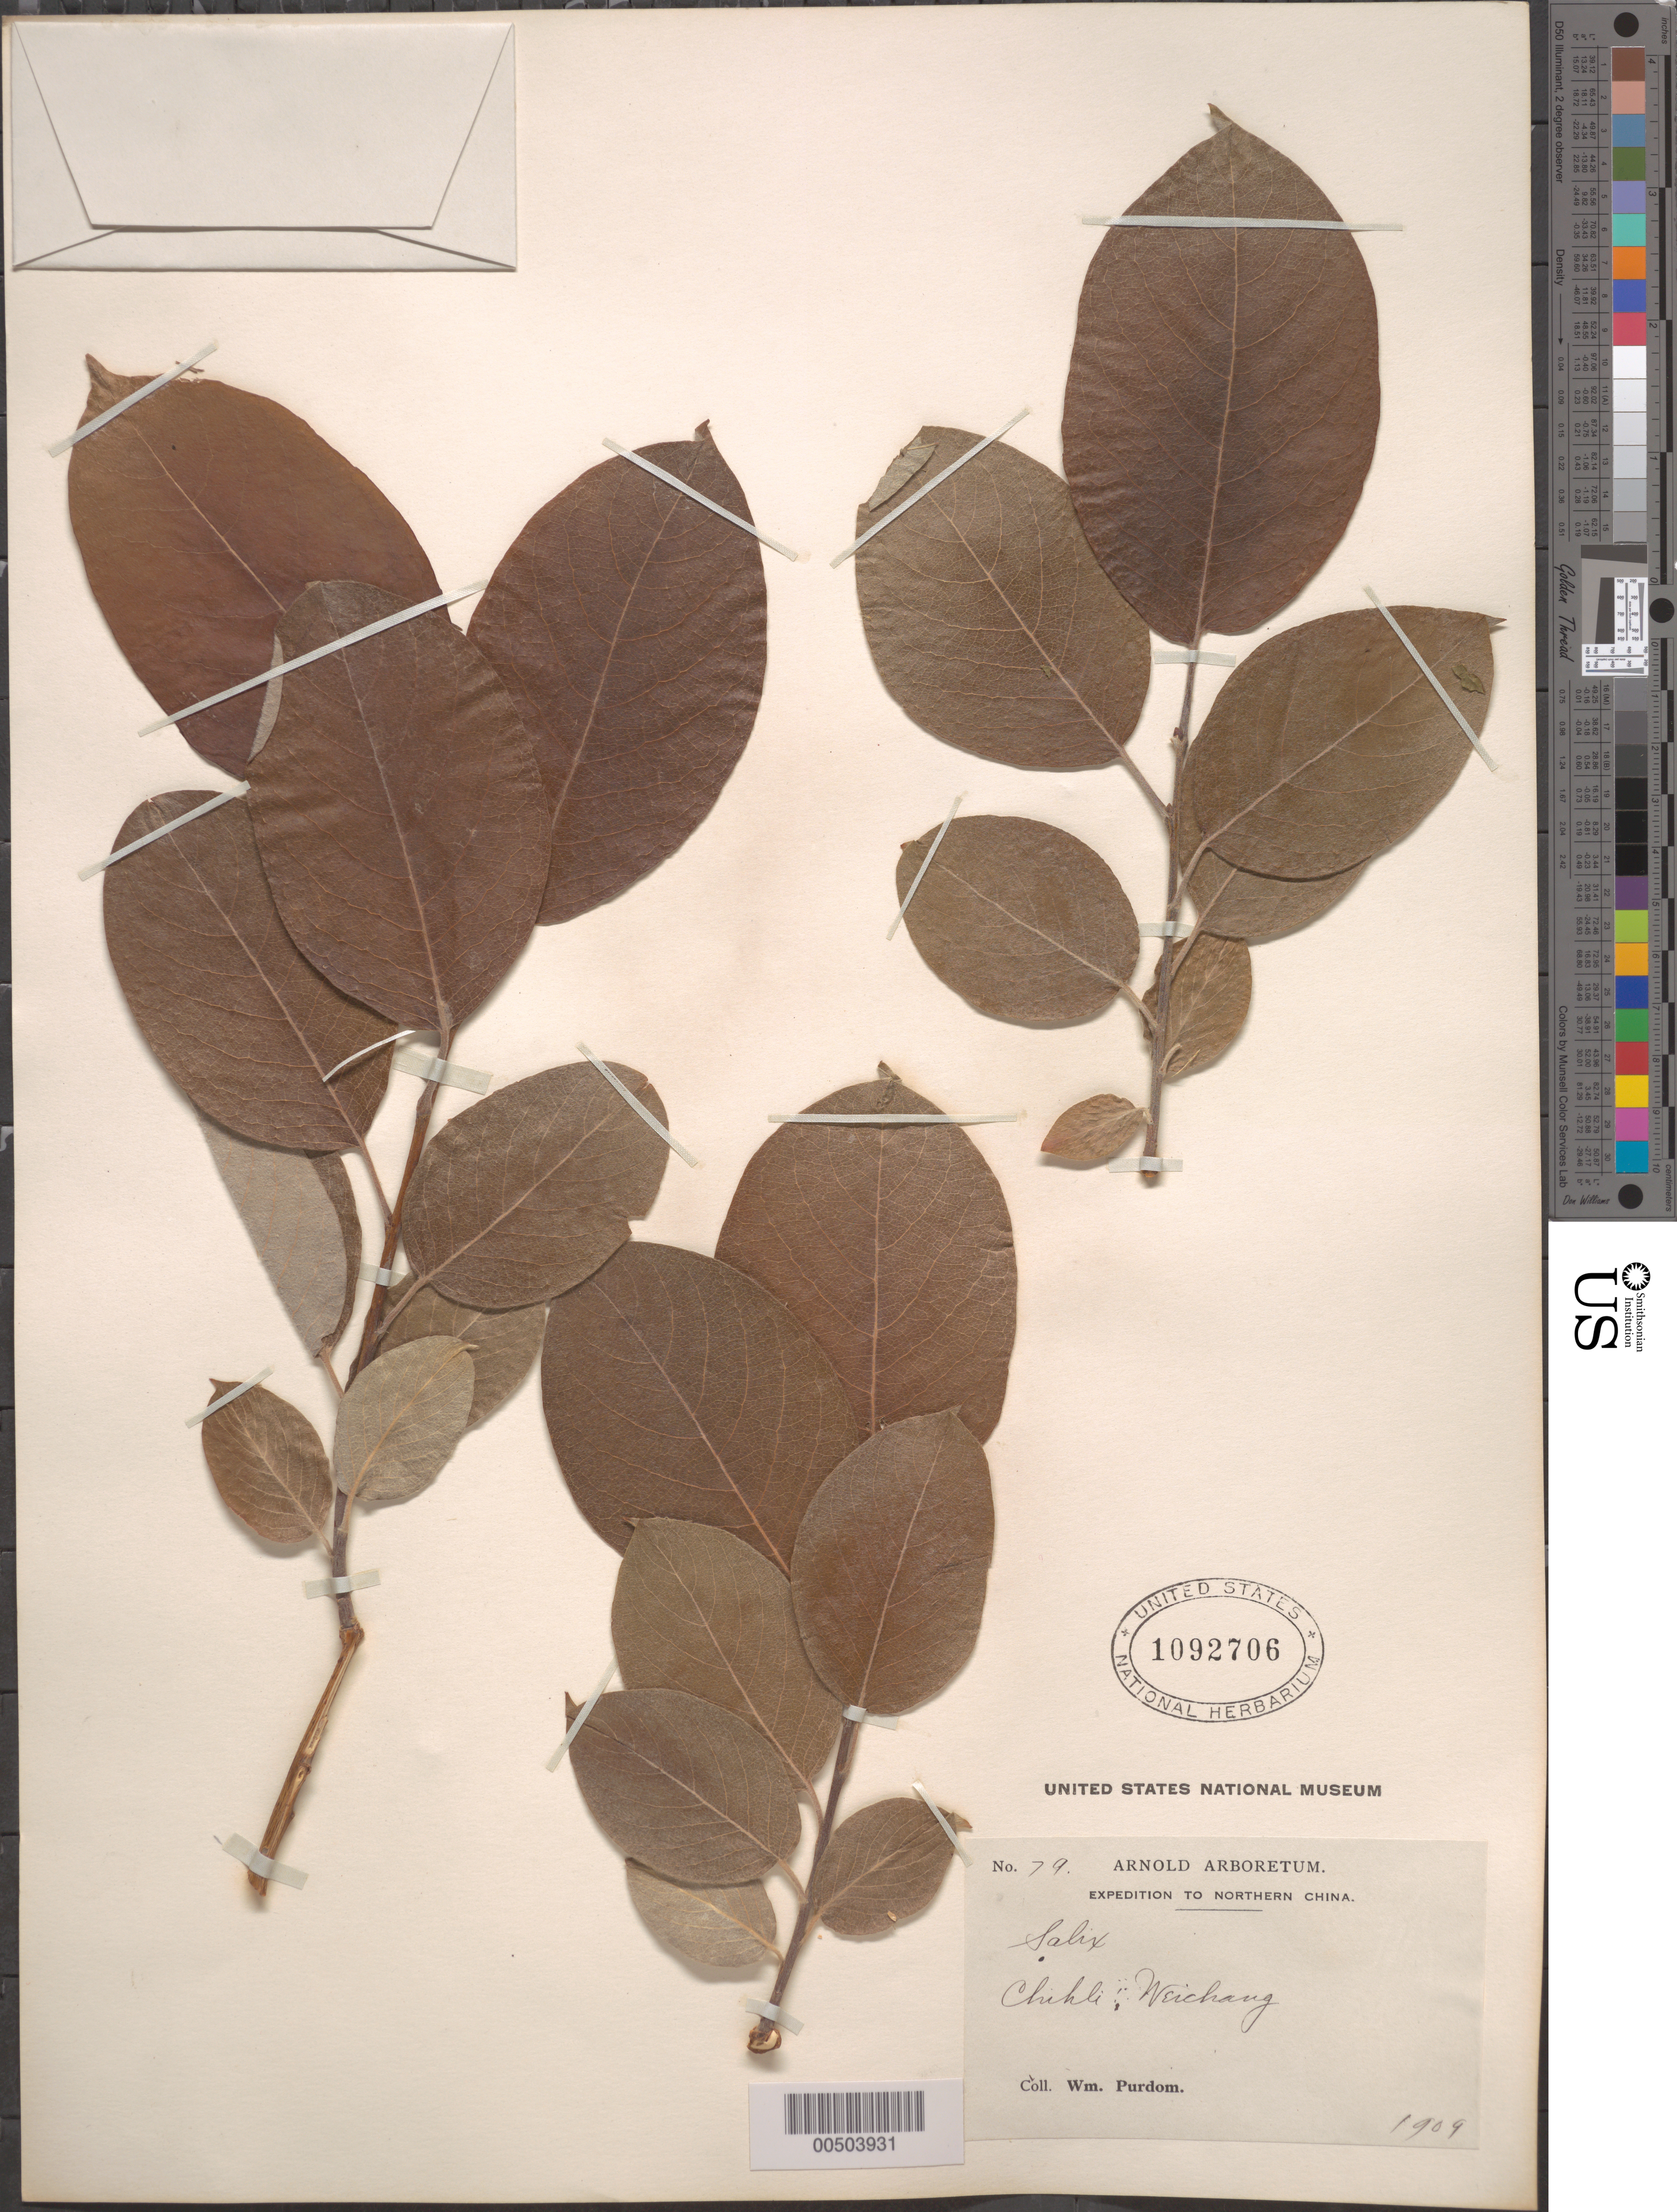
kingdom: Plantae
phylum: Tracheophyta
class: Magnoliopsida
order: Malpighiales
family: Salicaceae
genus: Salix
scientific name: Salix sp.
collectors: W. Purdom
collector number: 79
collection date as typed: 1909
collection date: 1909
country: China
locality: Weichang; Chihli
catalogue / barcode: US 1092706